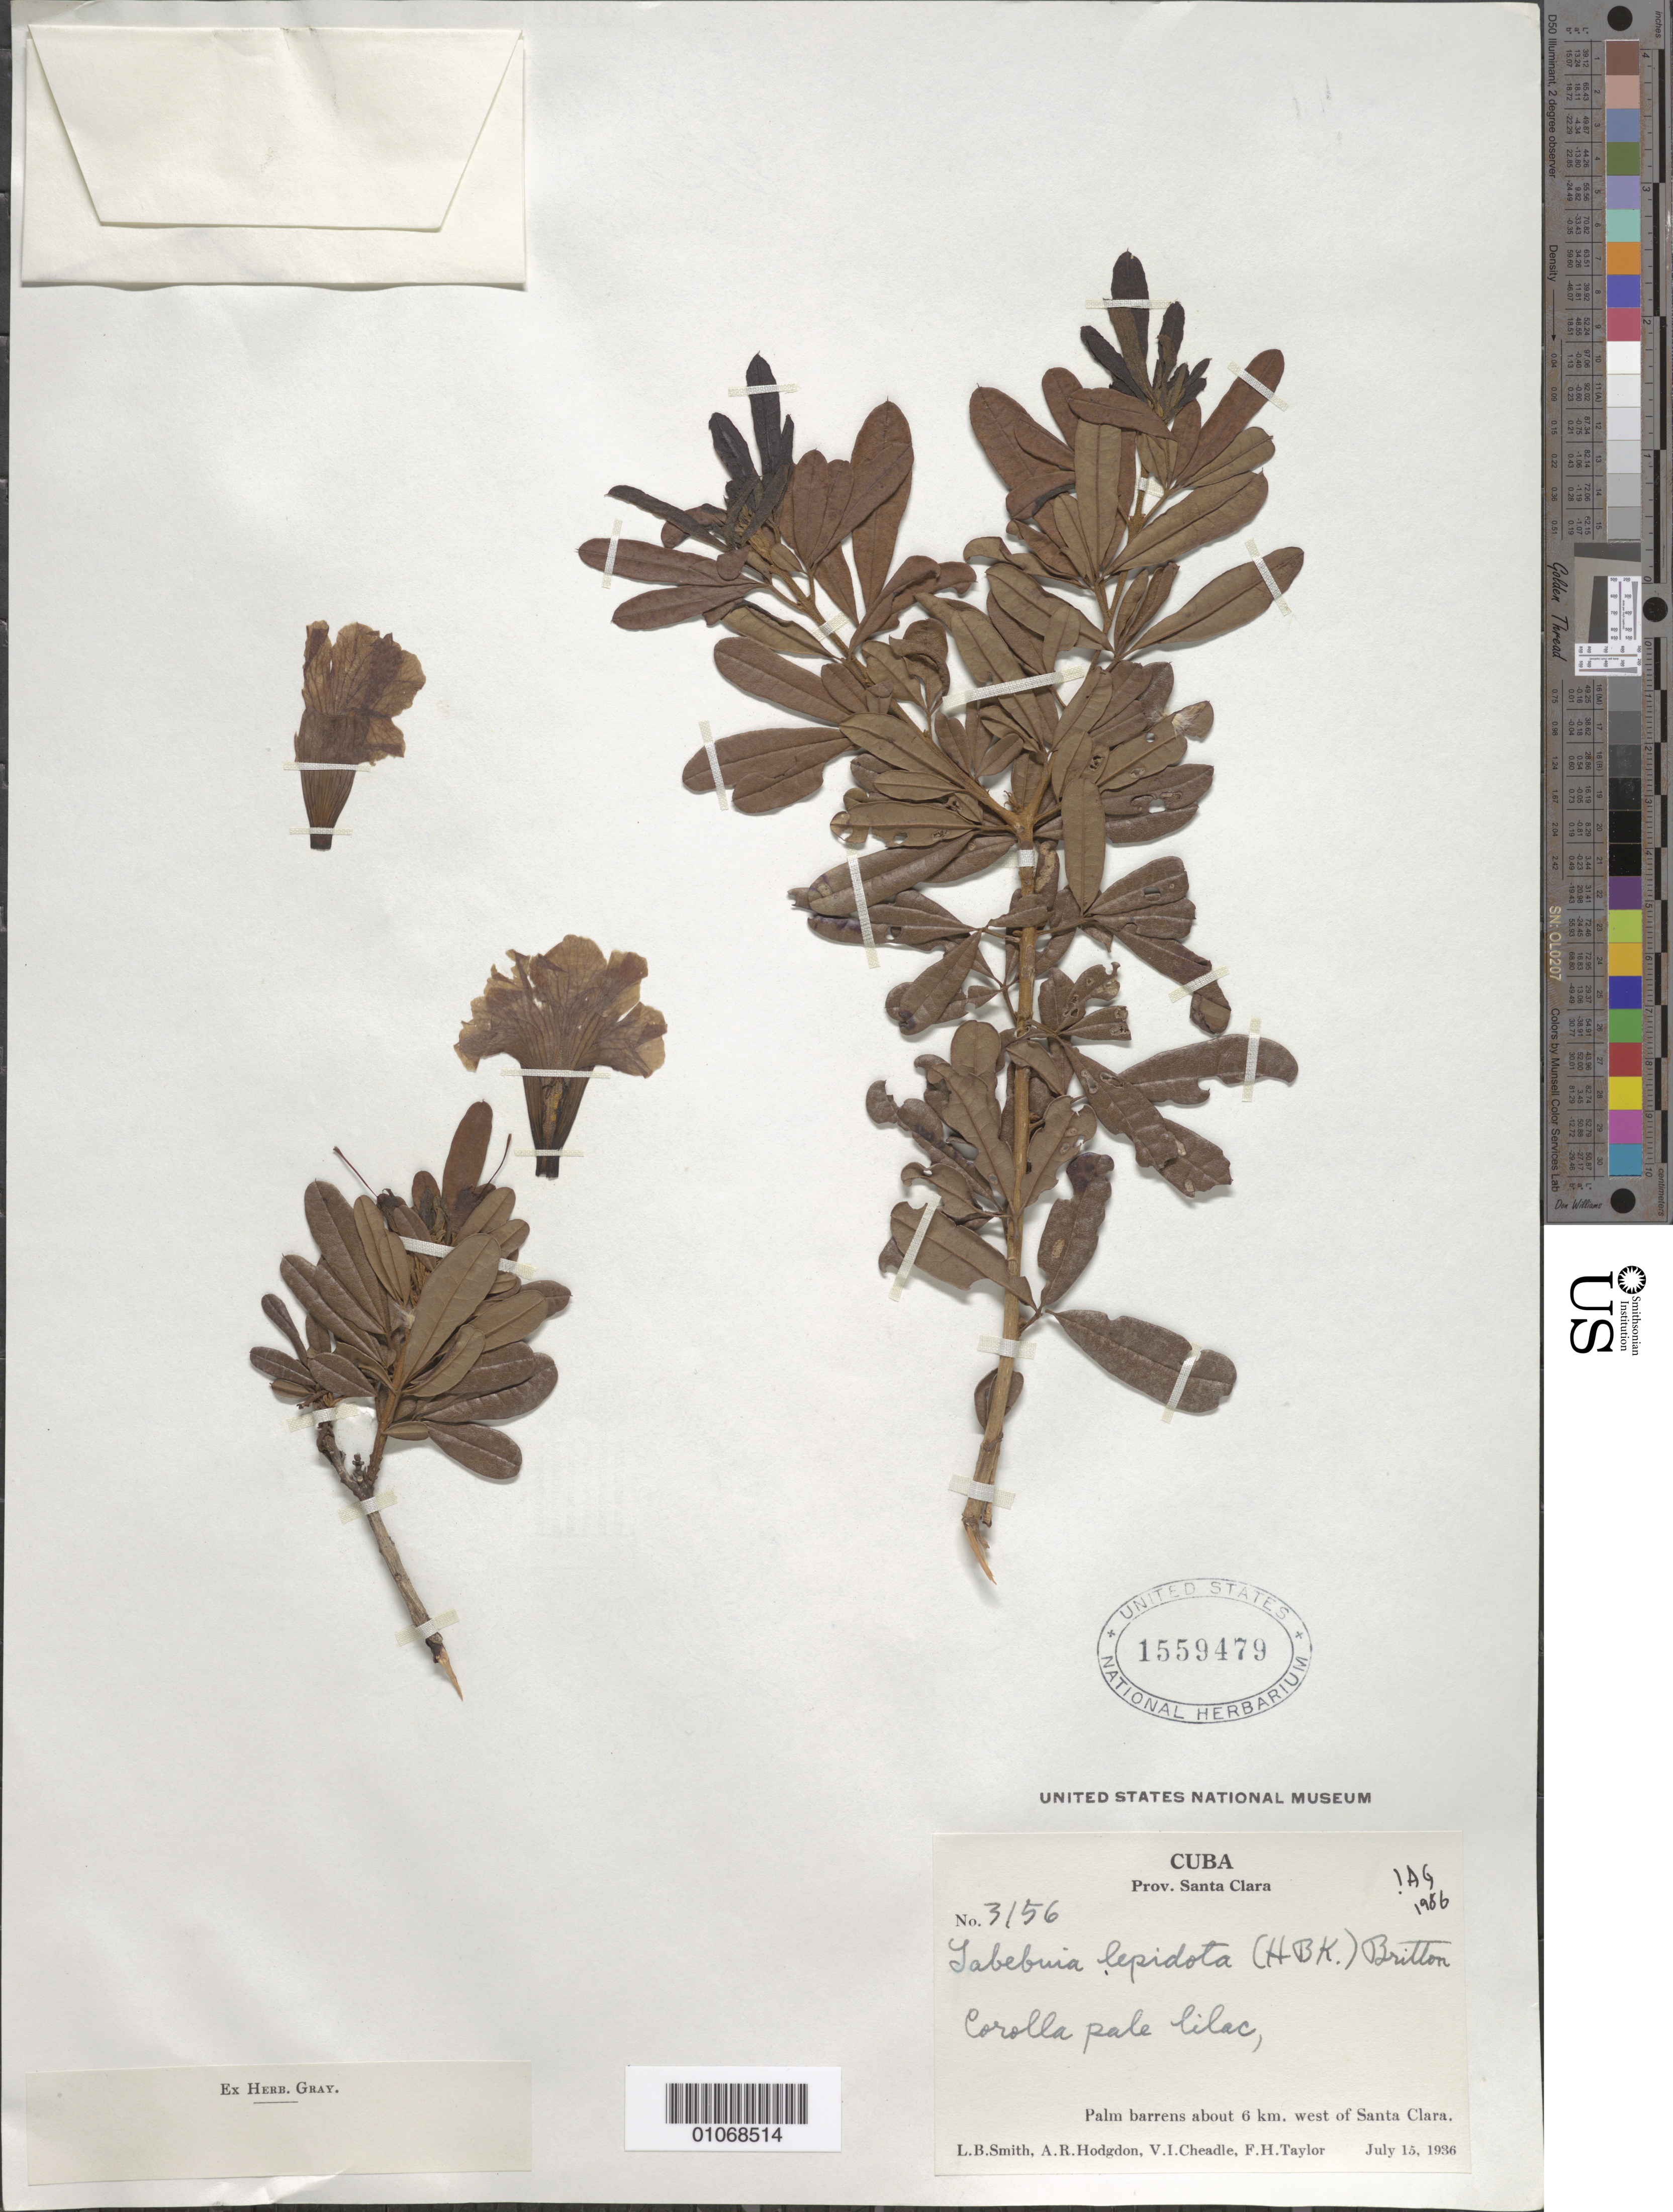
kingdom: Plantae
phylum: Tracheophyta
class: Magnoliopsida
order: Lamiales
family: Bignoniaceae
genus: Tabebuia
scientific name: Tabebuia lepidota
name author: (Kunth) Britton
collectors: L. Smith, A. R. Hodgdon, V. I. Cheadle & F. H. Taylor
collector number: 3156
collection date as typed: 15 Jul 1936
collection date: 1936-07-15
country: Cuba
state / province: Villa Clara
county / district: Santa Clara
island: Cuba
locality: Palm barrens about 6 km west of Santa Clara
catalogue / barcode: US 1559479